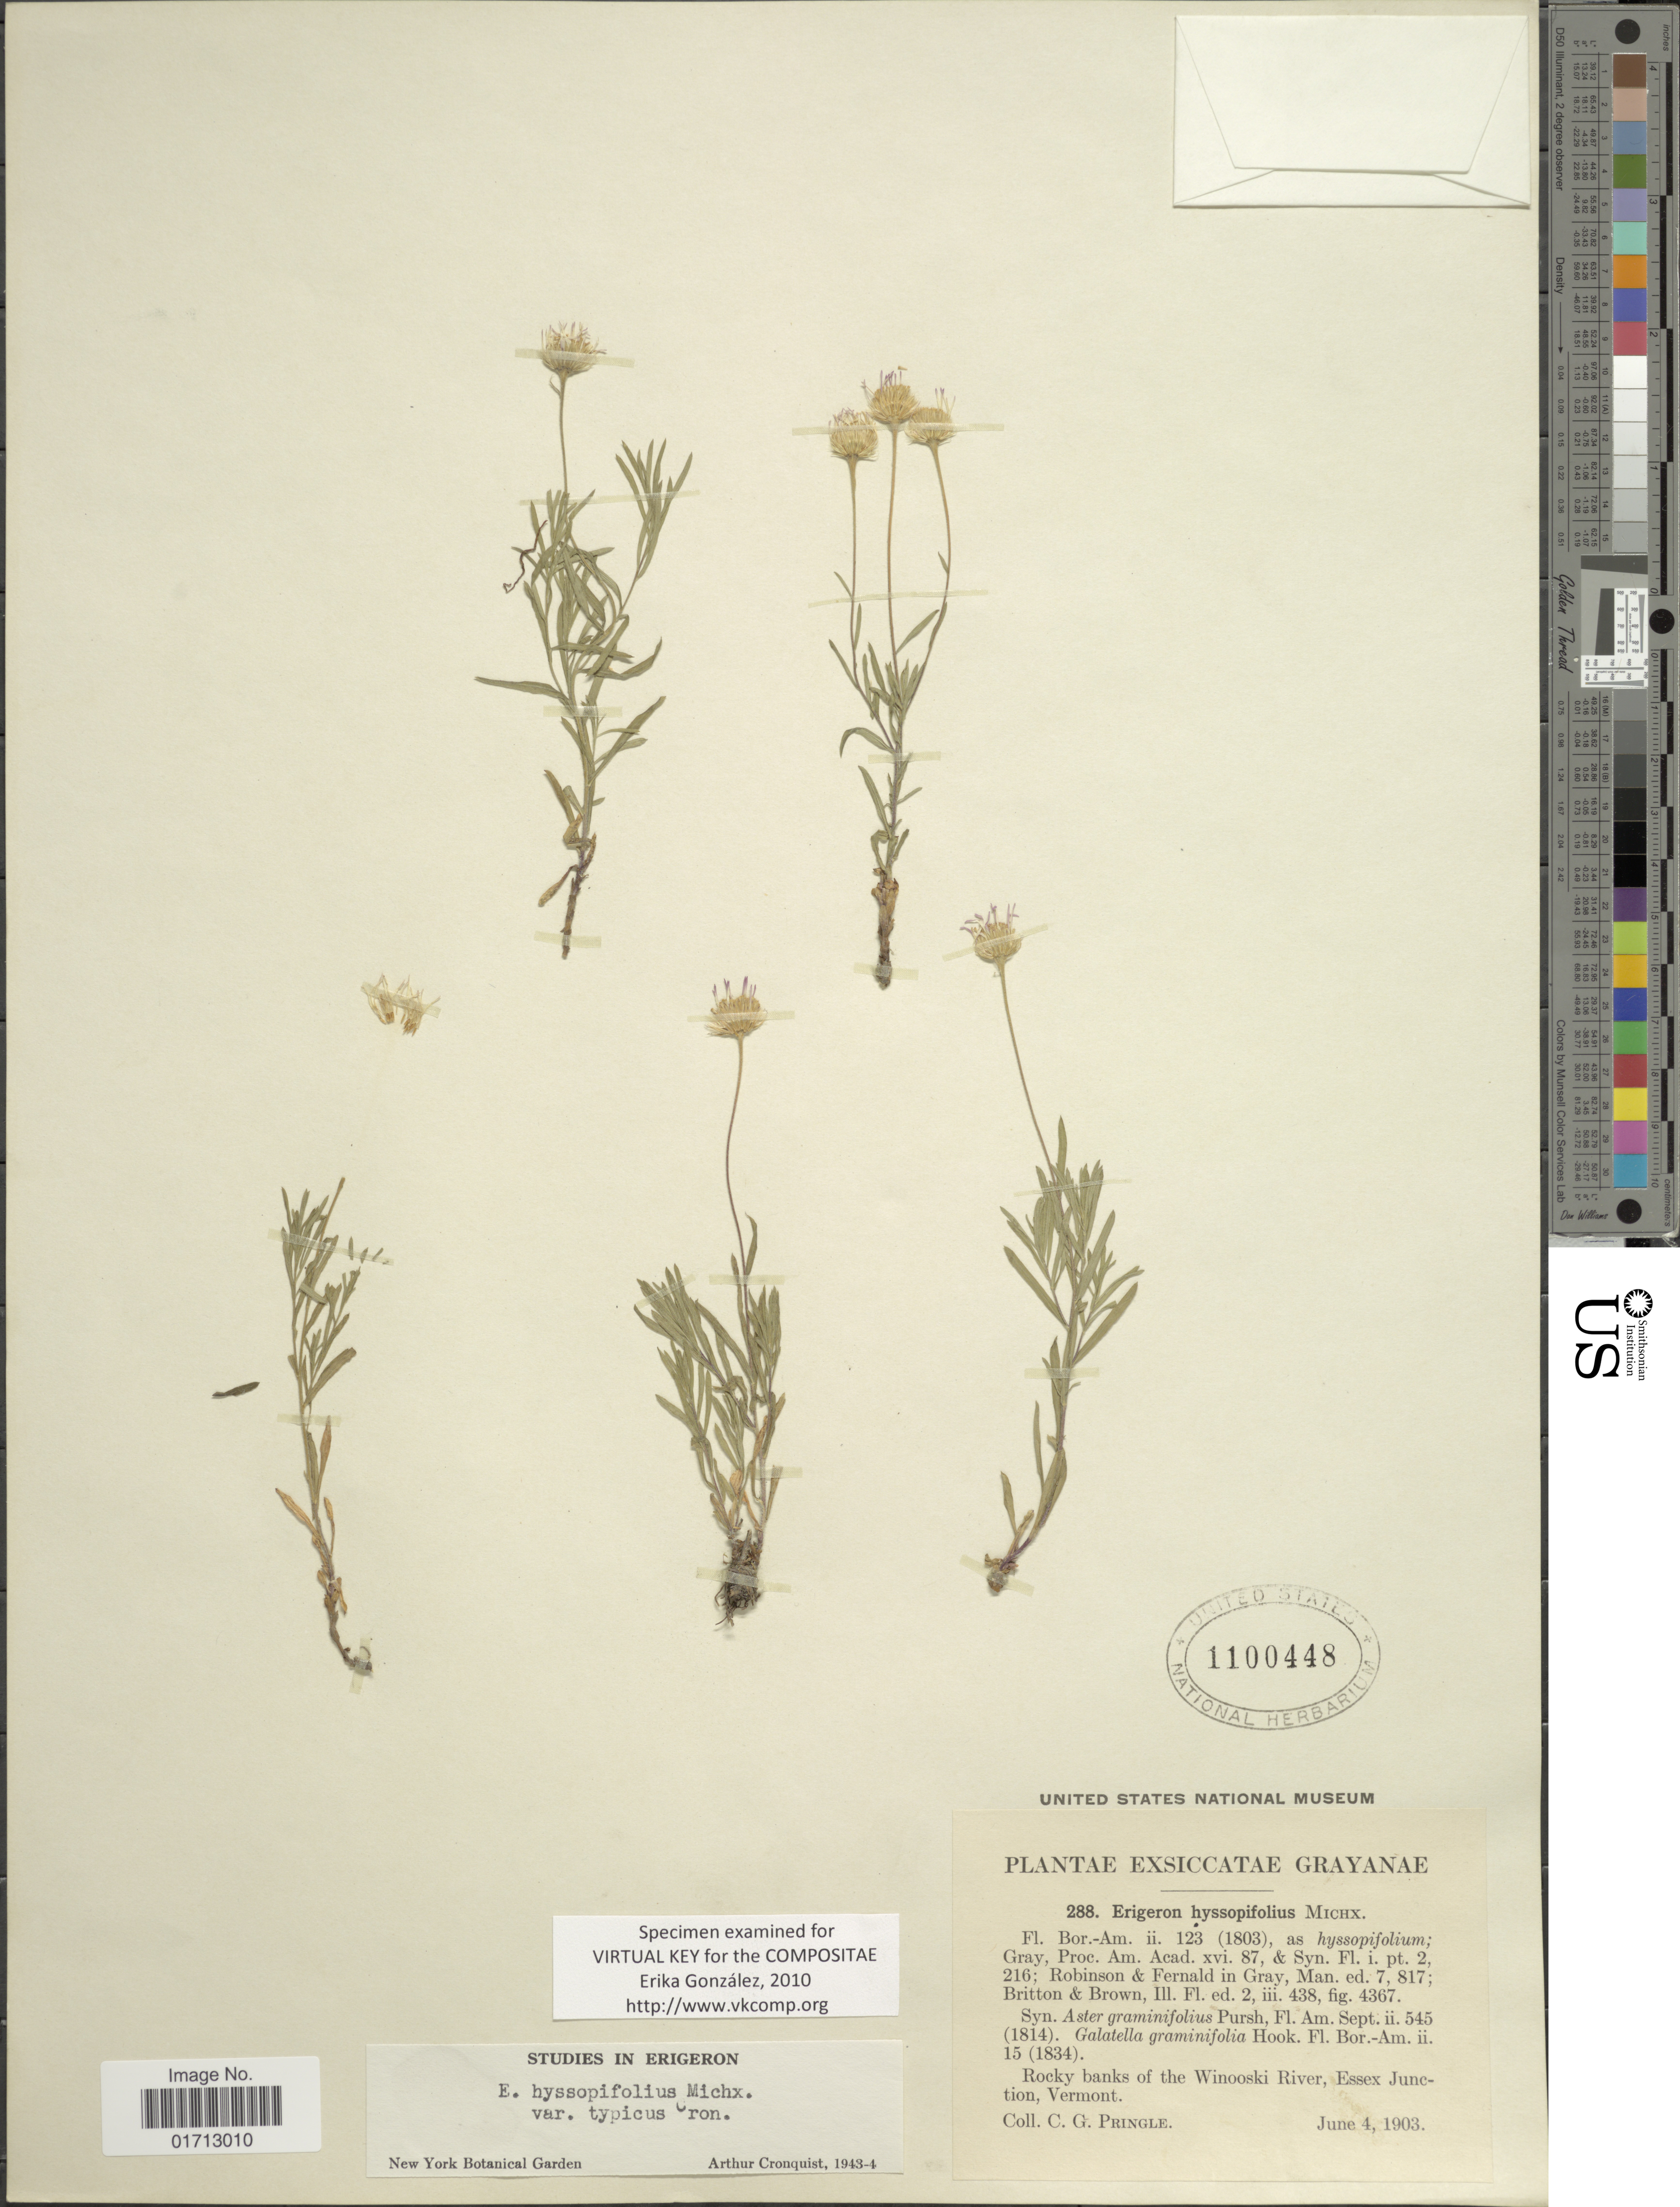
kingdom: Plantae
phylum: Tracheophyta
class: Magnoliopsida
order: Asterales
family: Asteraceae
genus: Erigeron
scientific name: Erigeron hyssopifolius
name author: Michx.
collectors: C. G. Pringle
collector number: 288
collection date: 1903-06-04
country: United States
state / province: Vermont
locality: The Winooski River, Essex Junction.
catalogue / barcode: US 110448